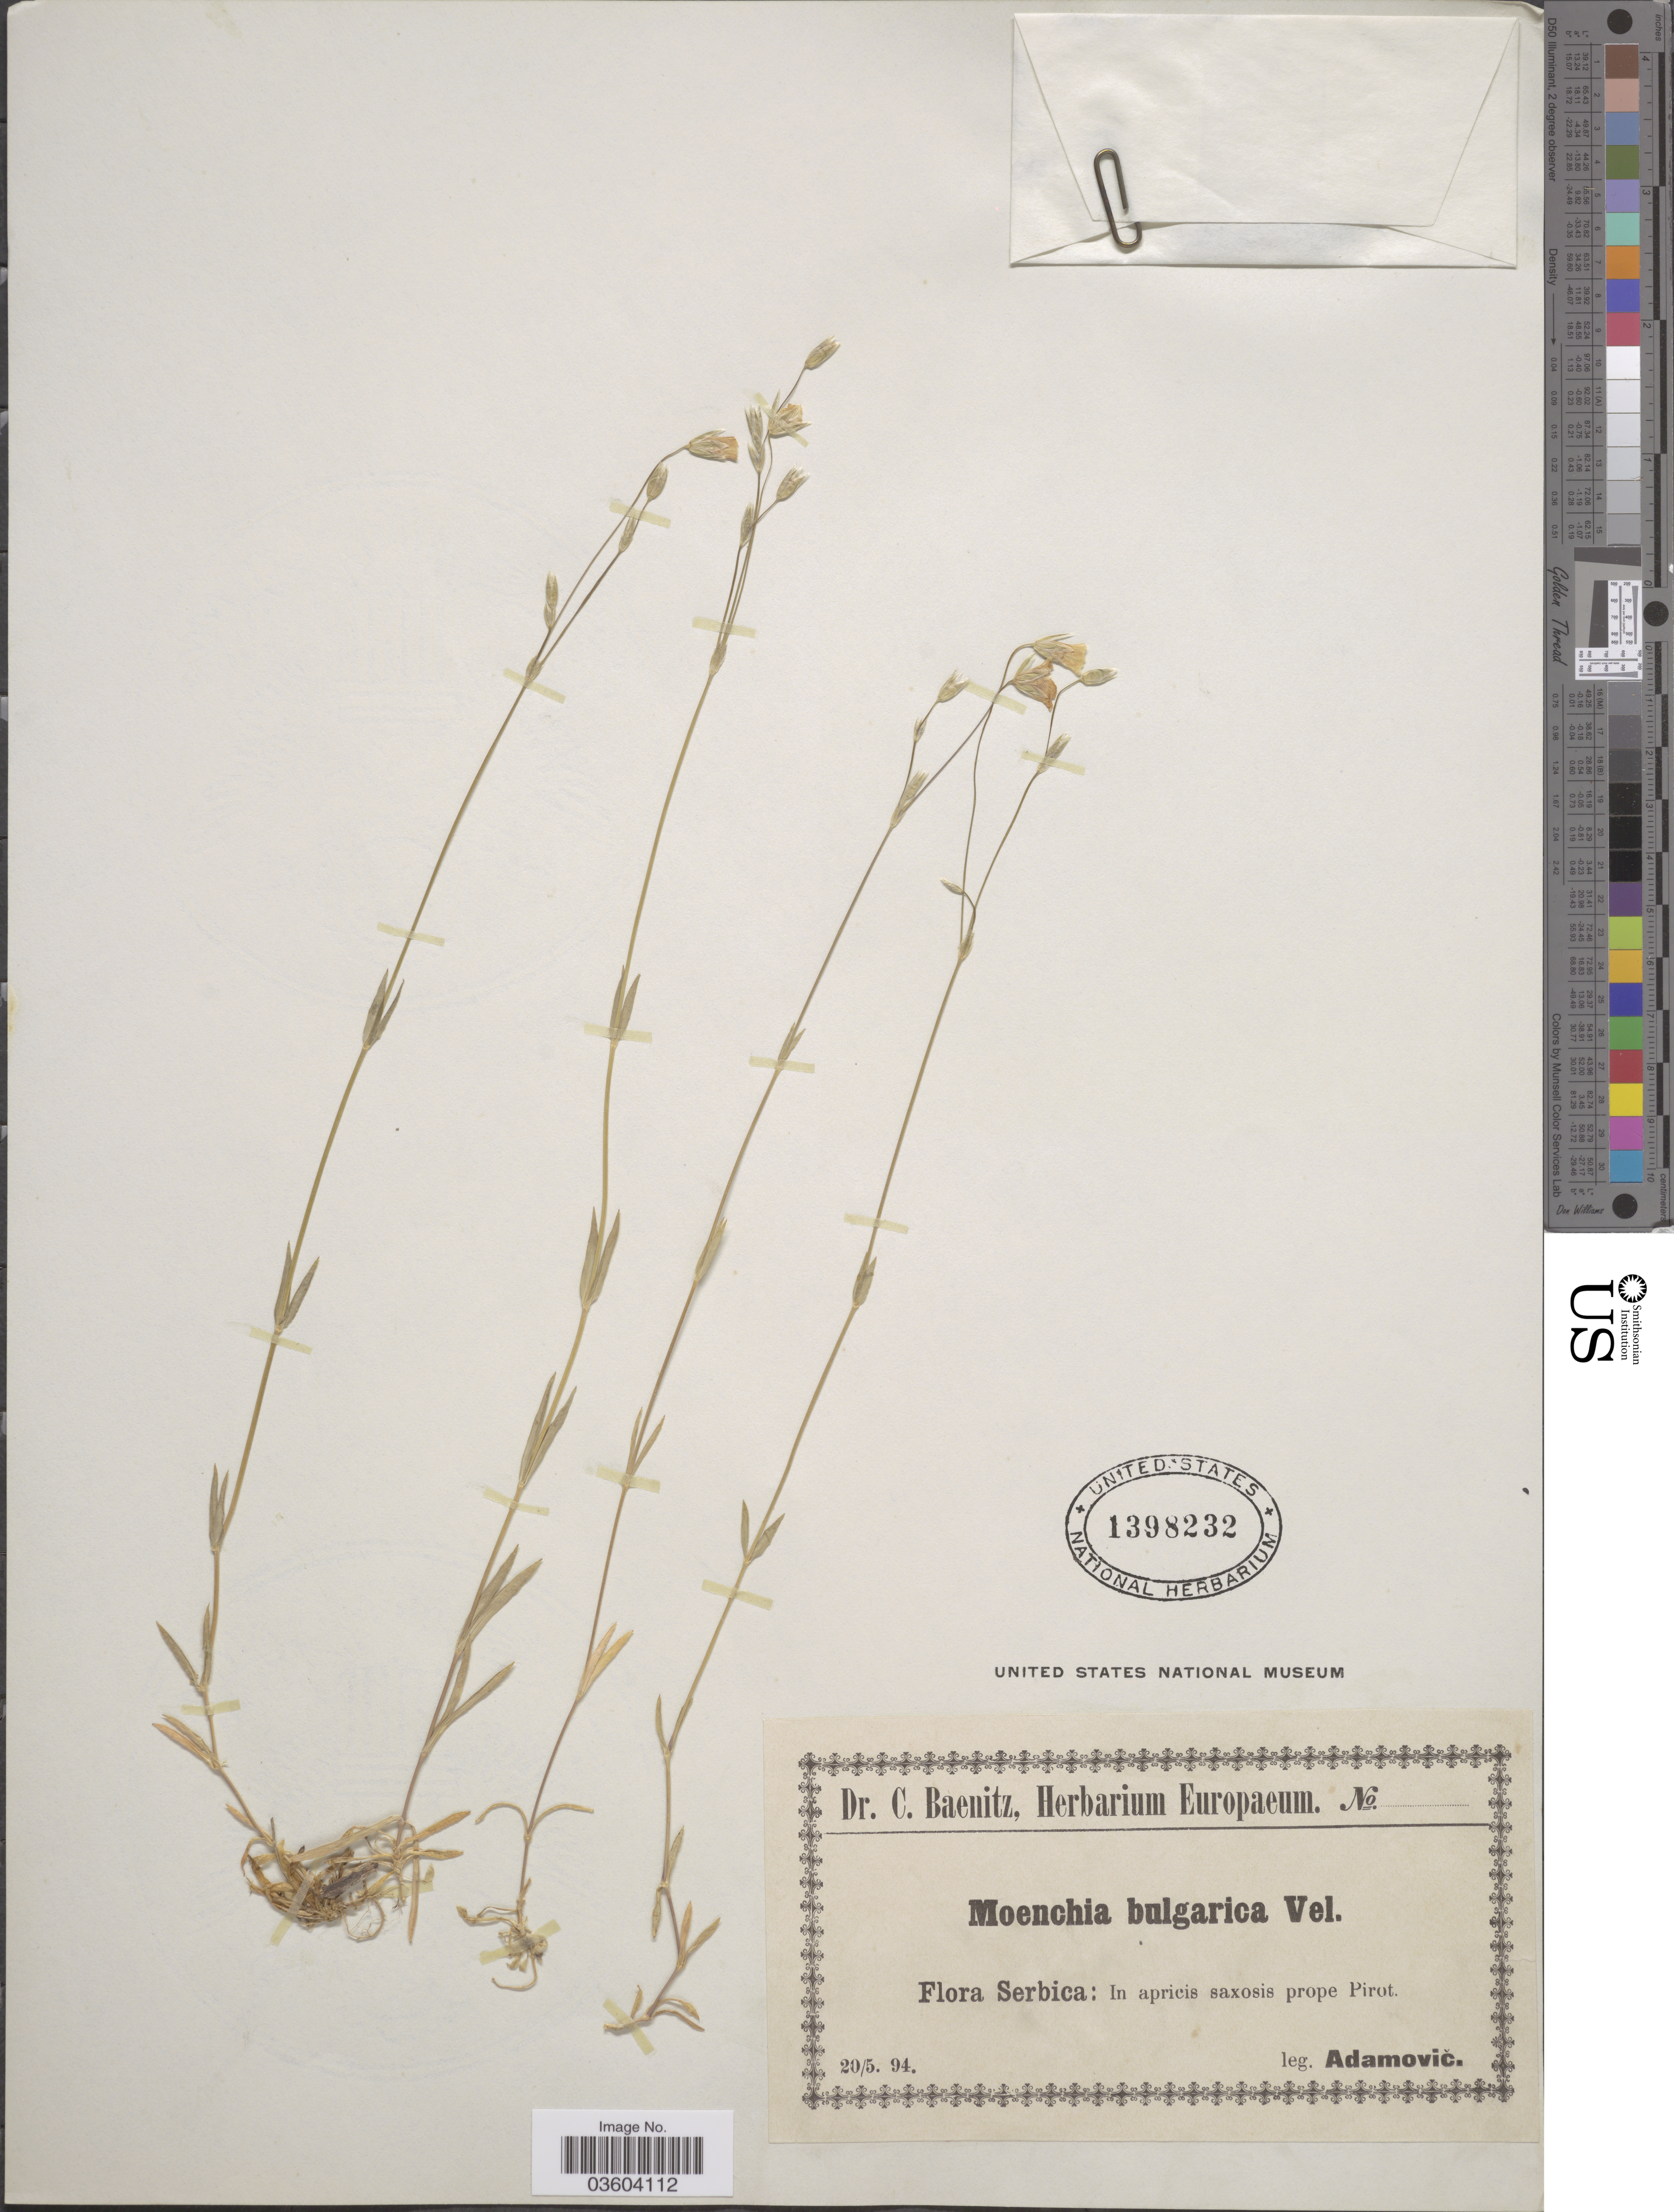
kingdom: Plantae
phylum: Tracheophyta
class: Magnoliopsida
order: Caryophyllales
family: Caryophyllaceae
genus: Moenchia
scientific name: Moenchia bulgarica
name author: Velen.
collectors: Adamovic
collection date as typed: Transcribed d/m/y: 20/5/94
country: Serbia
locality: Serbica: In apricis saxosis prope Pirot.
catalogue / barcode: US 1398232